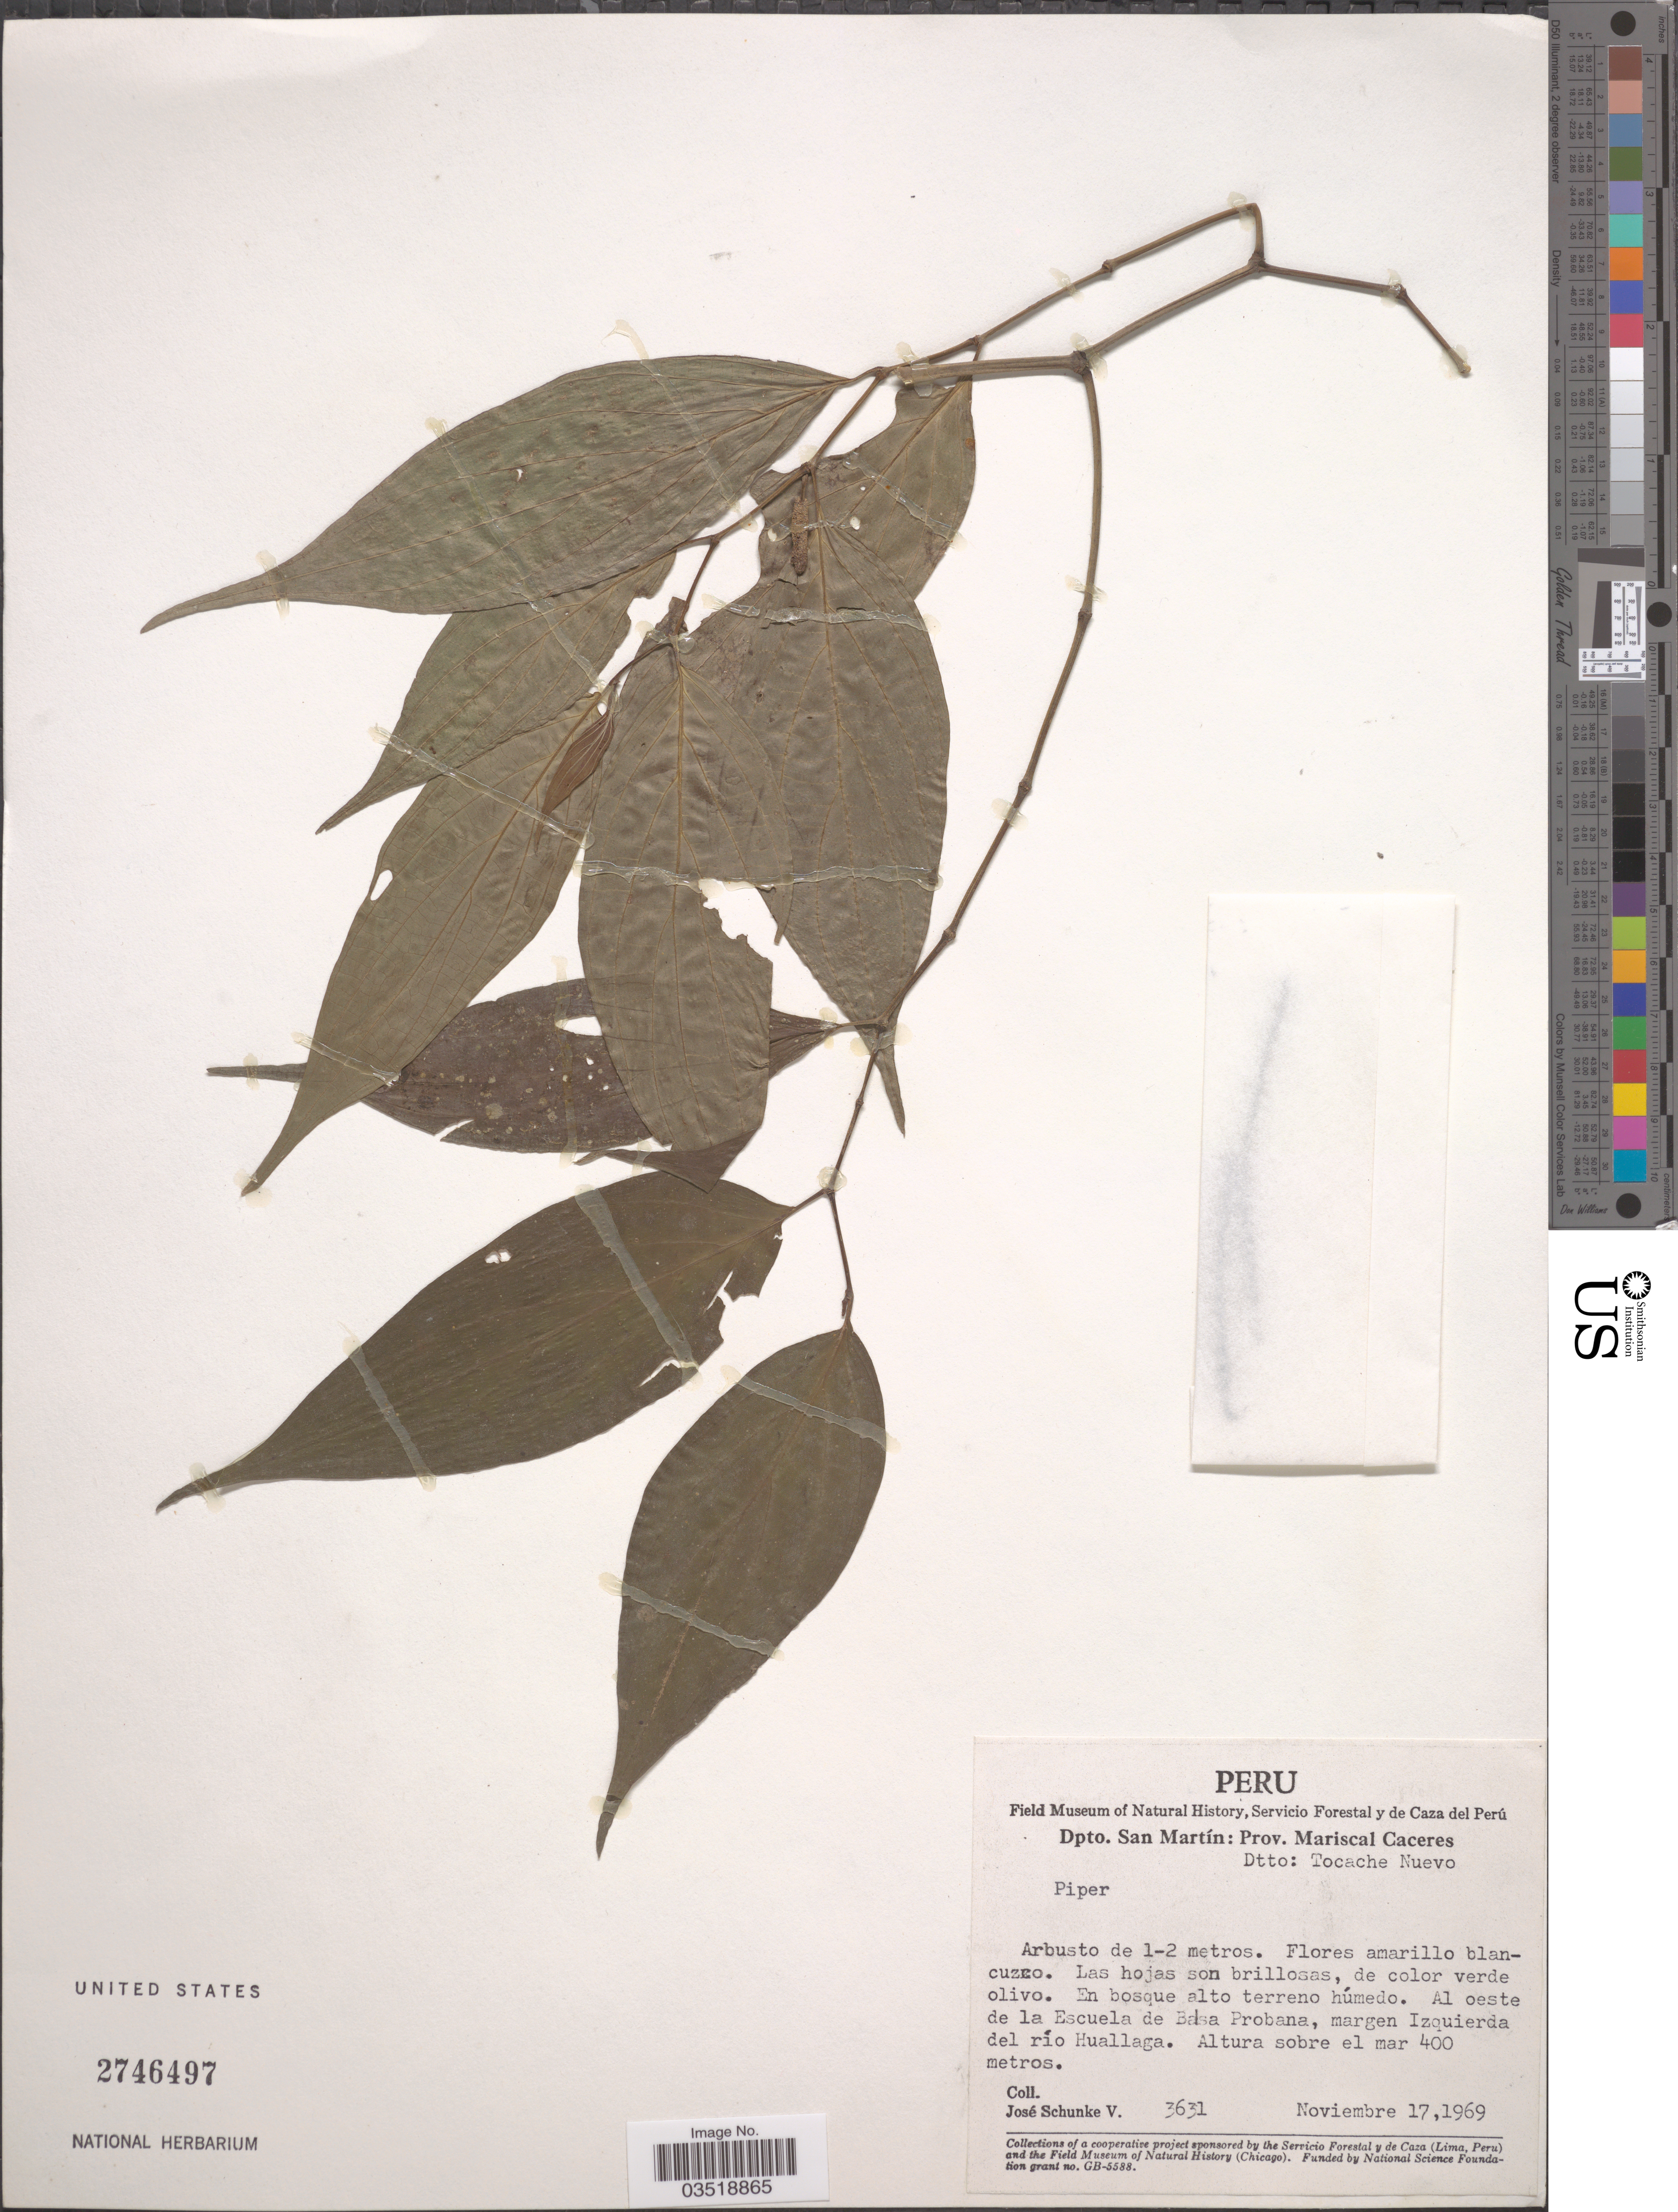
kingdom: Plantae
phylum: Tracheophyta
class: Magnoliopsida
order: Piperales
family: Piperaceae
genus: Piper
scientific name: Piper sp.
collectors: J. Schunke Vigo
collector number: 3631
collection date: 1969-11-17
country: Peru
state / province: San Martín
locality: Al oeste de la Escuela de Balsa Probana, margen Izquierda del río Huallaga, Dtto: Tocache Nuevo, Prov. Mariscal Cáceres, Dpto. San Martín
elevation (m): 400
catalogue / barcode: US 2746497